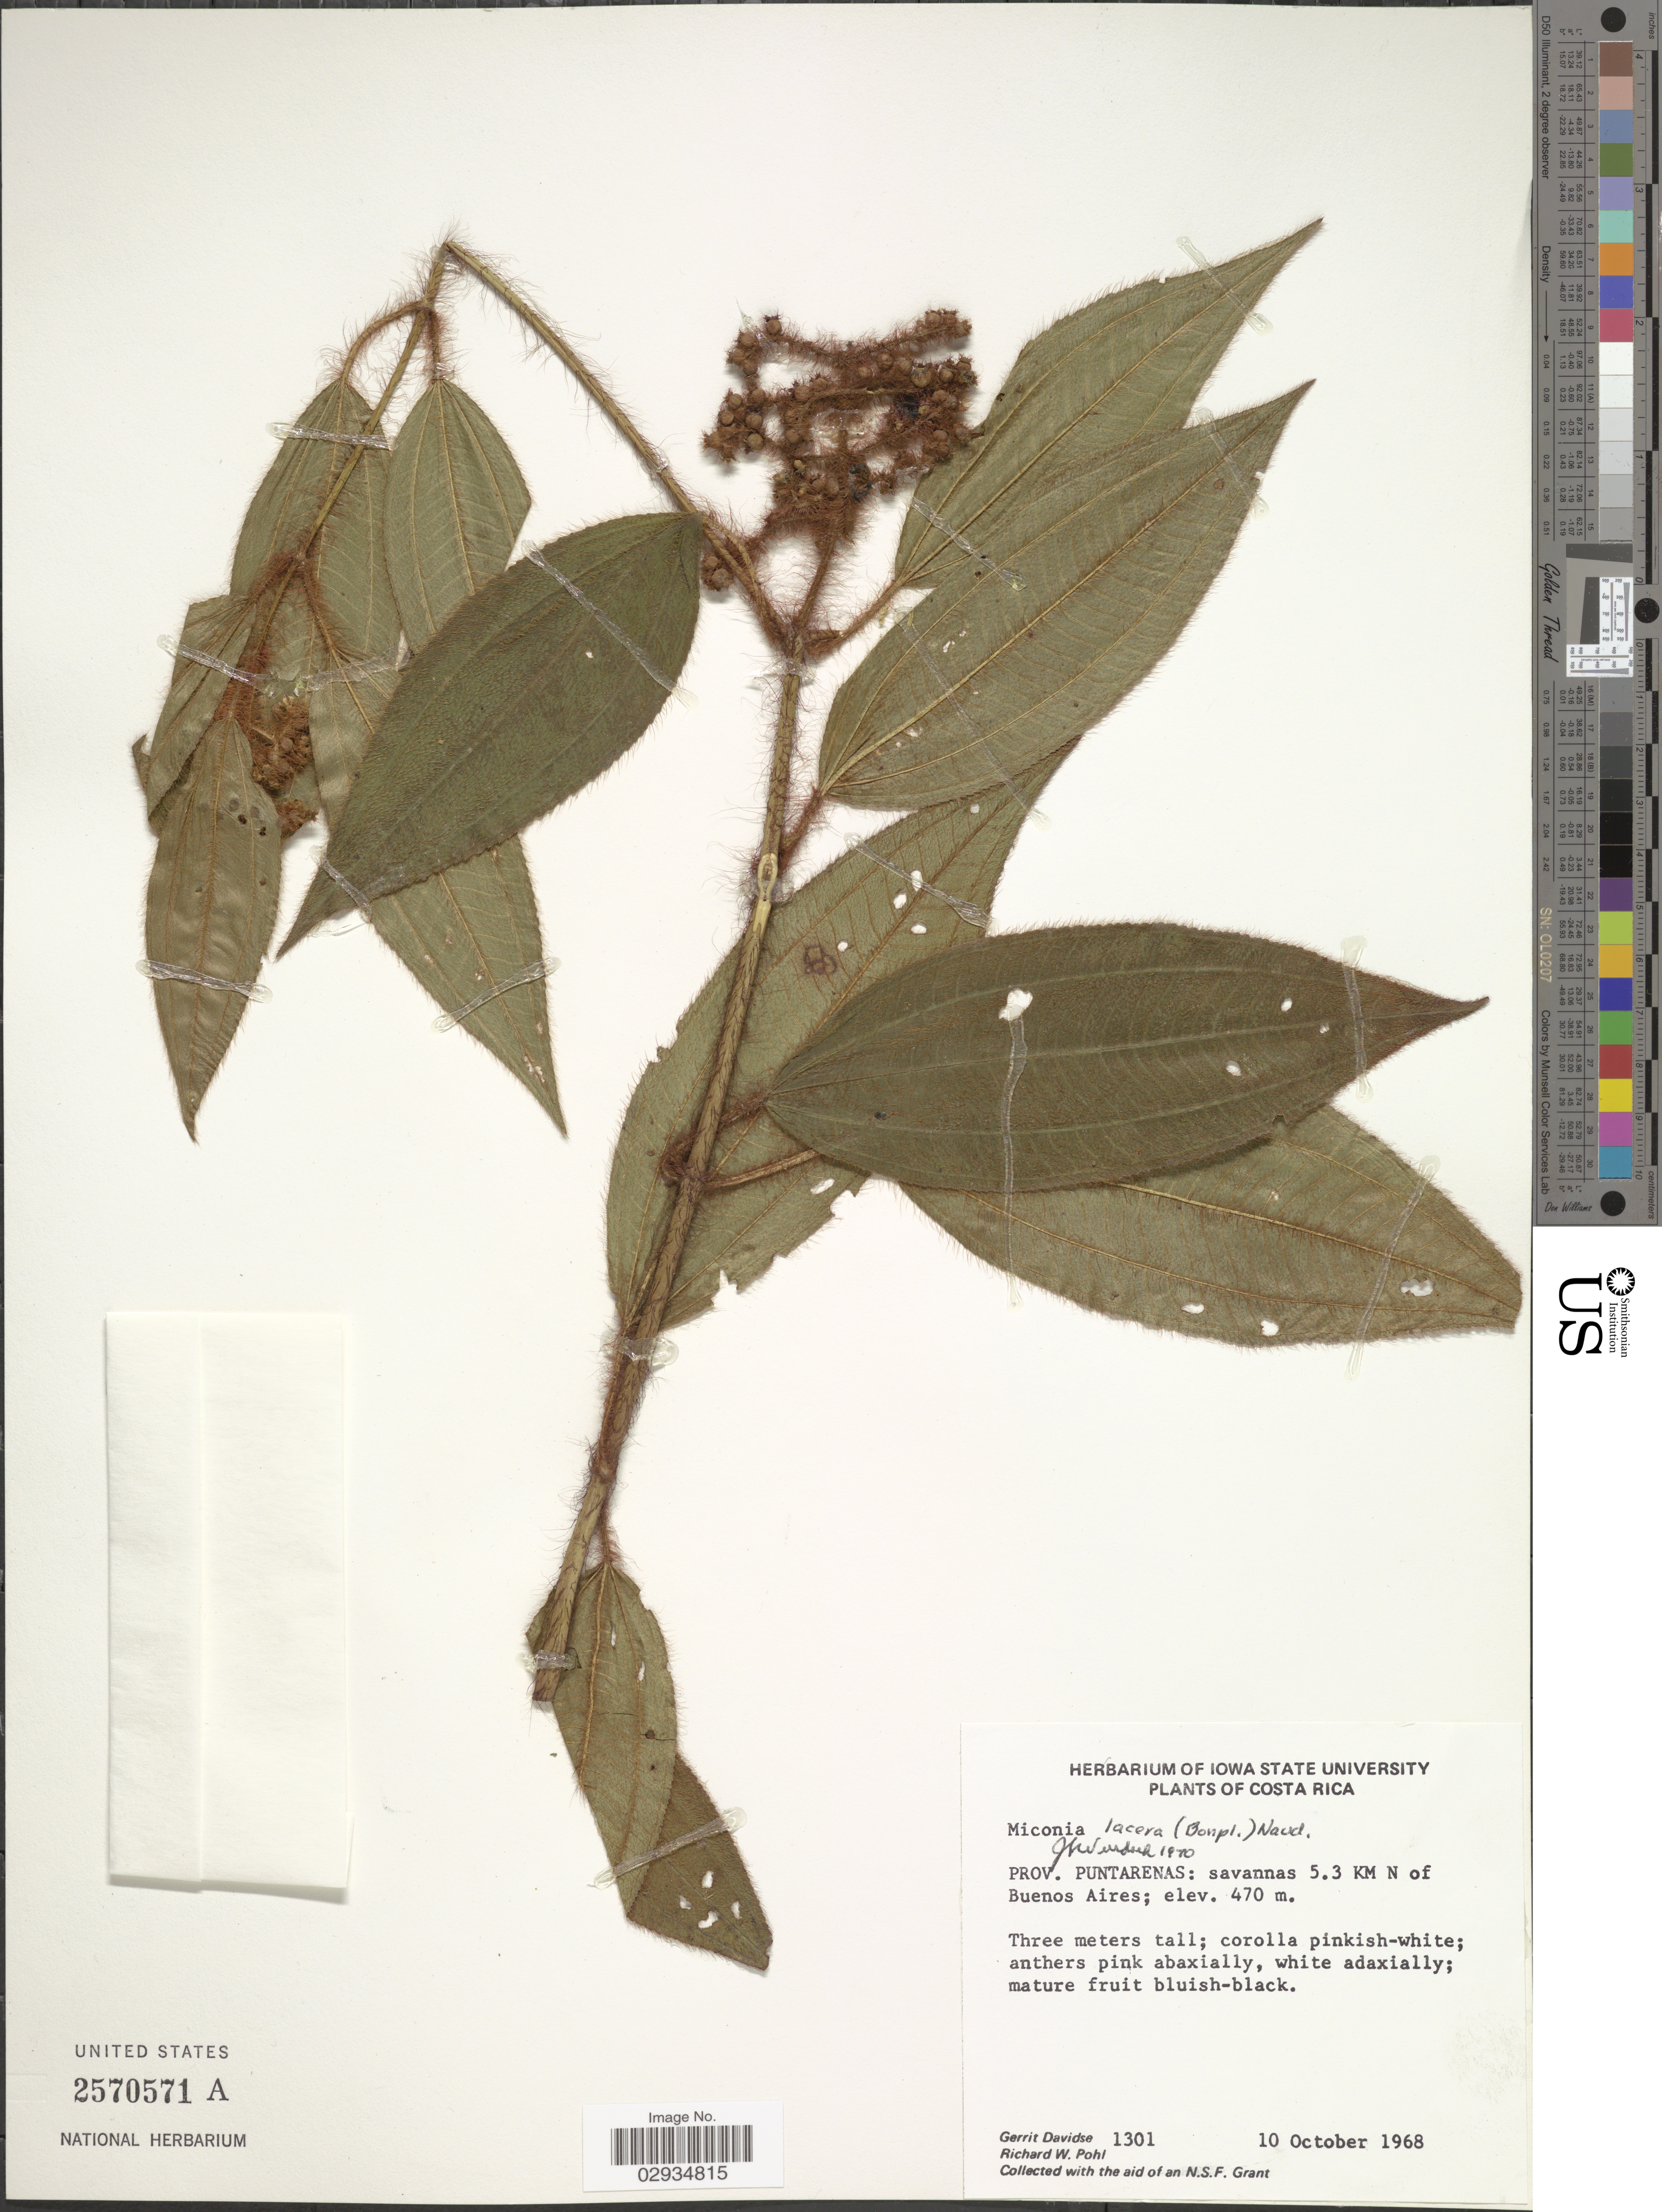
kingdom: Plantae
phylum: Tracheophyta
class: Magnoliopsida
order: Myrtales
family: Melastomataceae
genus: Miconia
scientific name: Miconia lacera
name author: (Bonpl.) Naudin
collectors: G. Davidse & R. W. Pohl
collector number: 1301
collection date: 1968-10-10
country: Costa Rica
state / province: Puntarenas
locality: Savannas 5.3 KM N of Buenos Aires.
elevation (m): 470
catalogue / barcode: US 2570571A